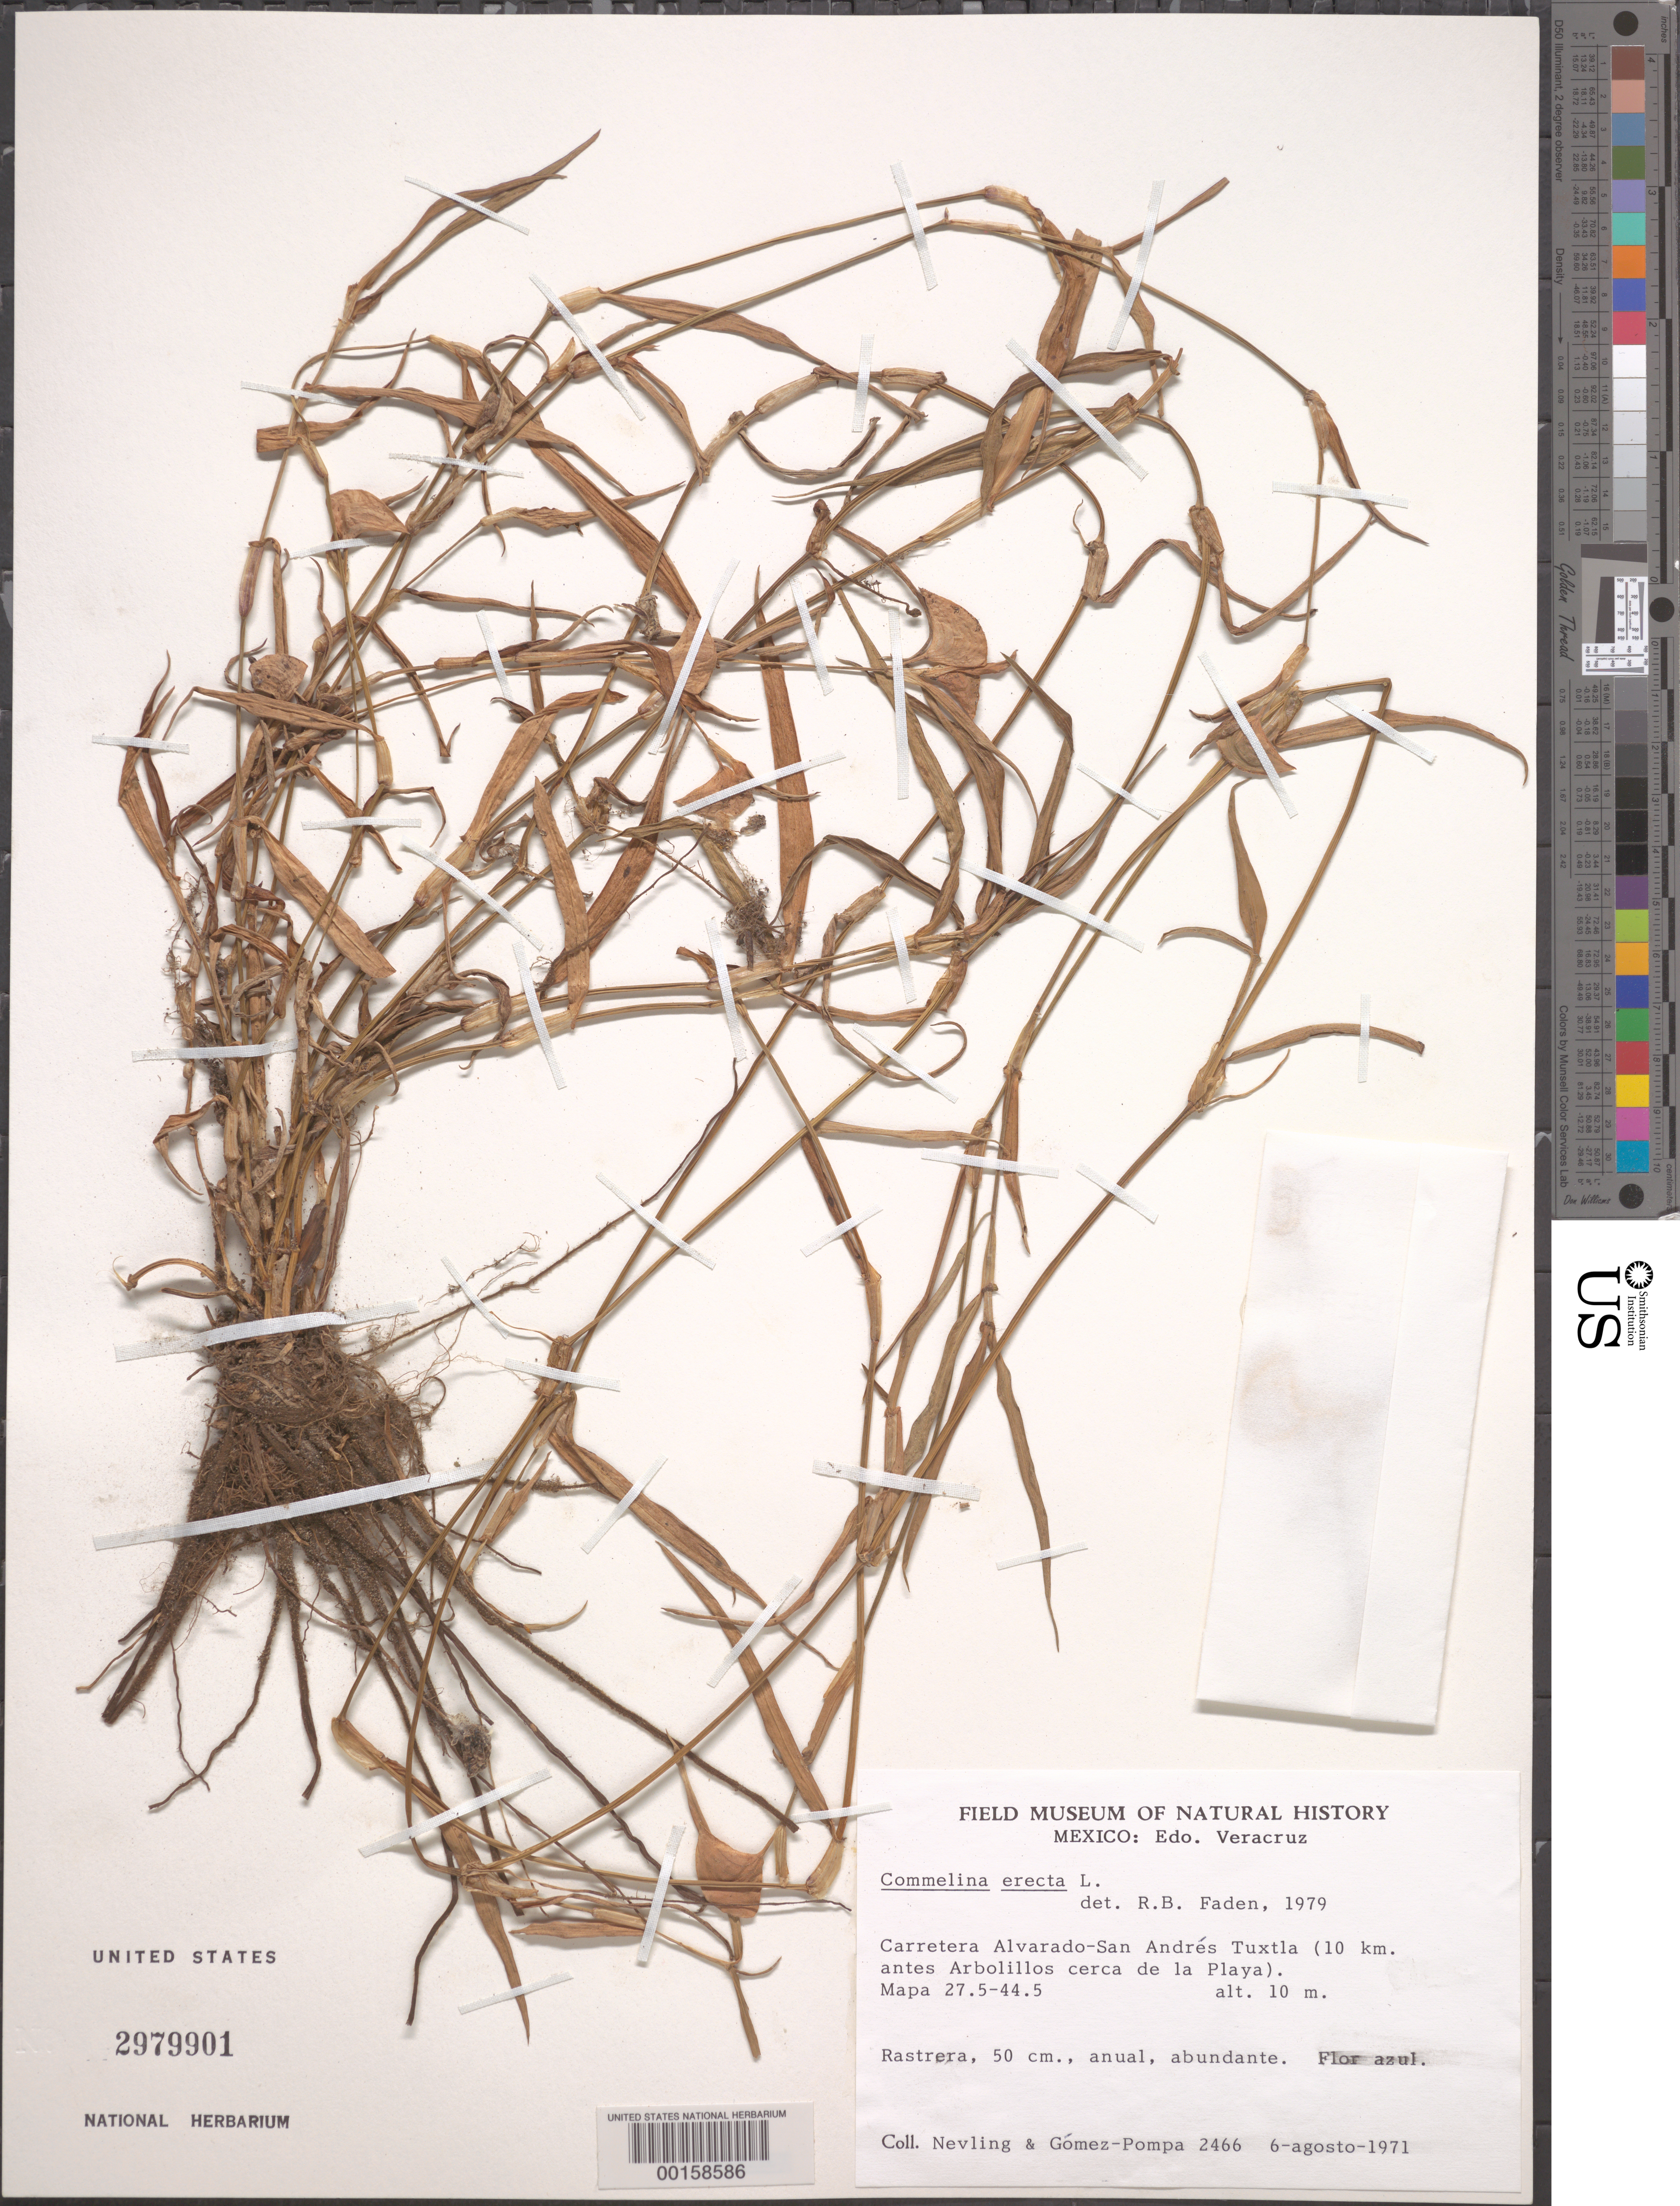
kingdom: Plantae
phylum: Tracheophyta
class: Liliopsida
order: Commelinales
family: Commelinaceae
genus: Commelina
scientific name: Commelina erecta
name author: L.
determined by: Faden, Robert B., (US), Smithsonian Institution - National Museum of Natural History (UNITED STATES)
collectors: L. Nevling & A. Gómez Pompa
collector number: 2466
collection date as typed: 06 Aug 1971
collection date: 1971-08-06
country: Mexico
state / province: Veracruz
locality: Carretera alvarado-San Andres Tuxtla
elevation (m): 10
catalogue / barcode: US 2979901